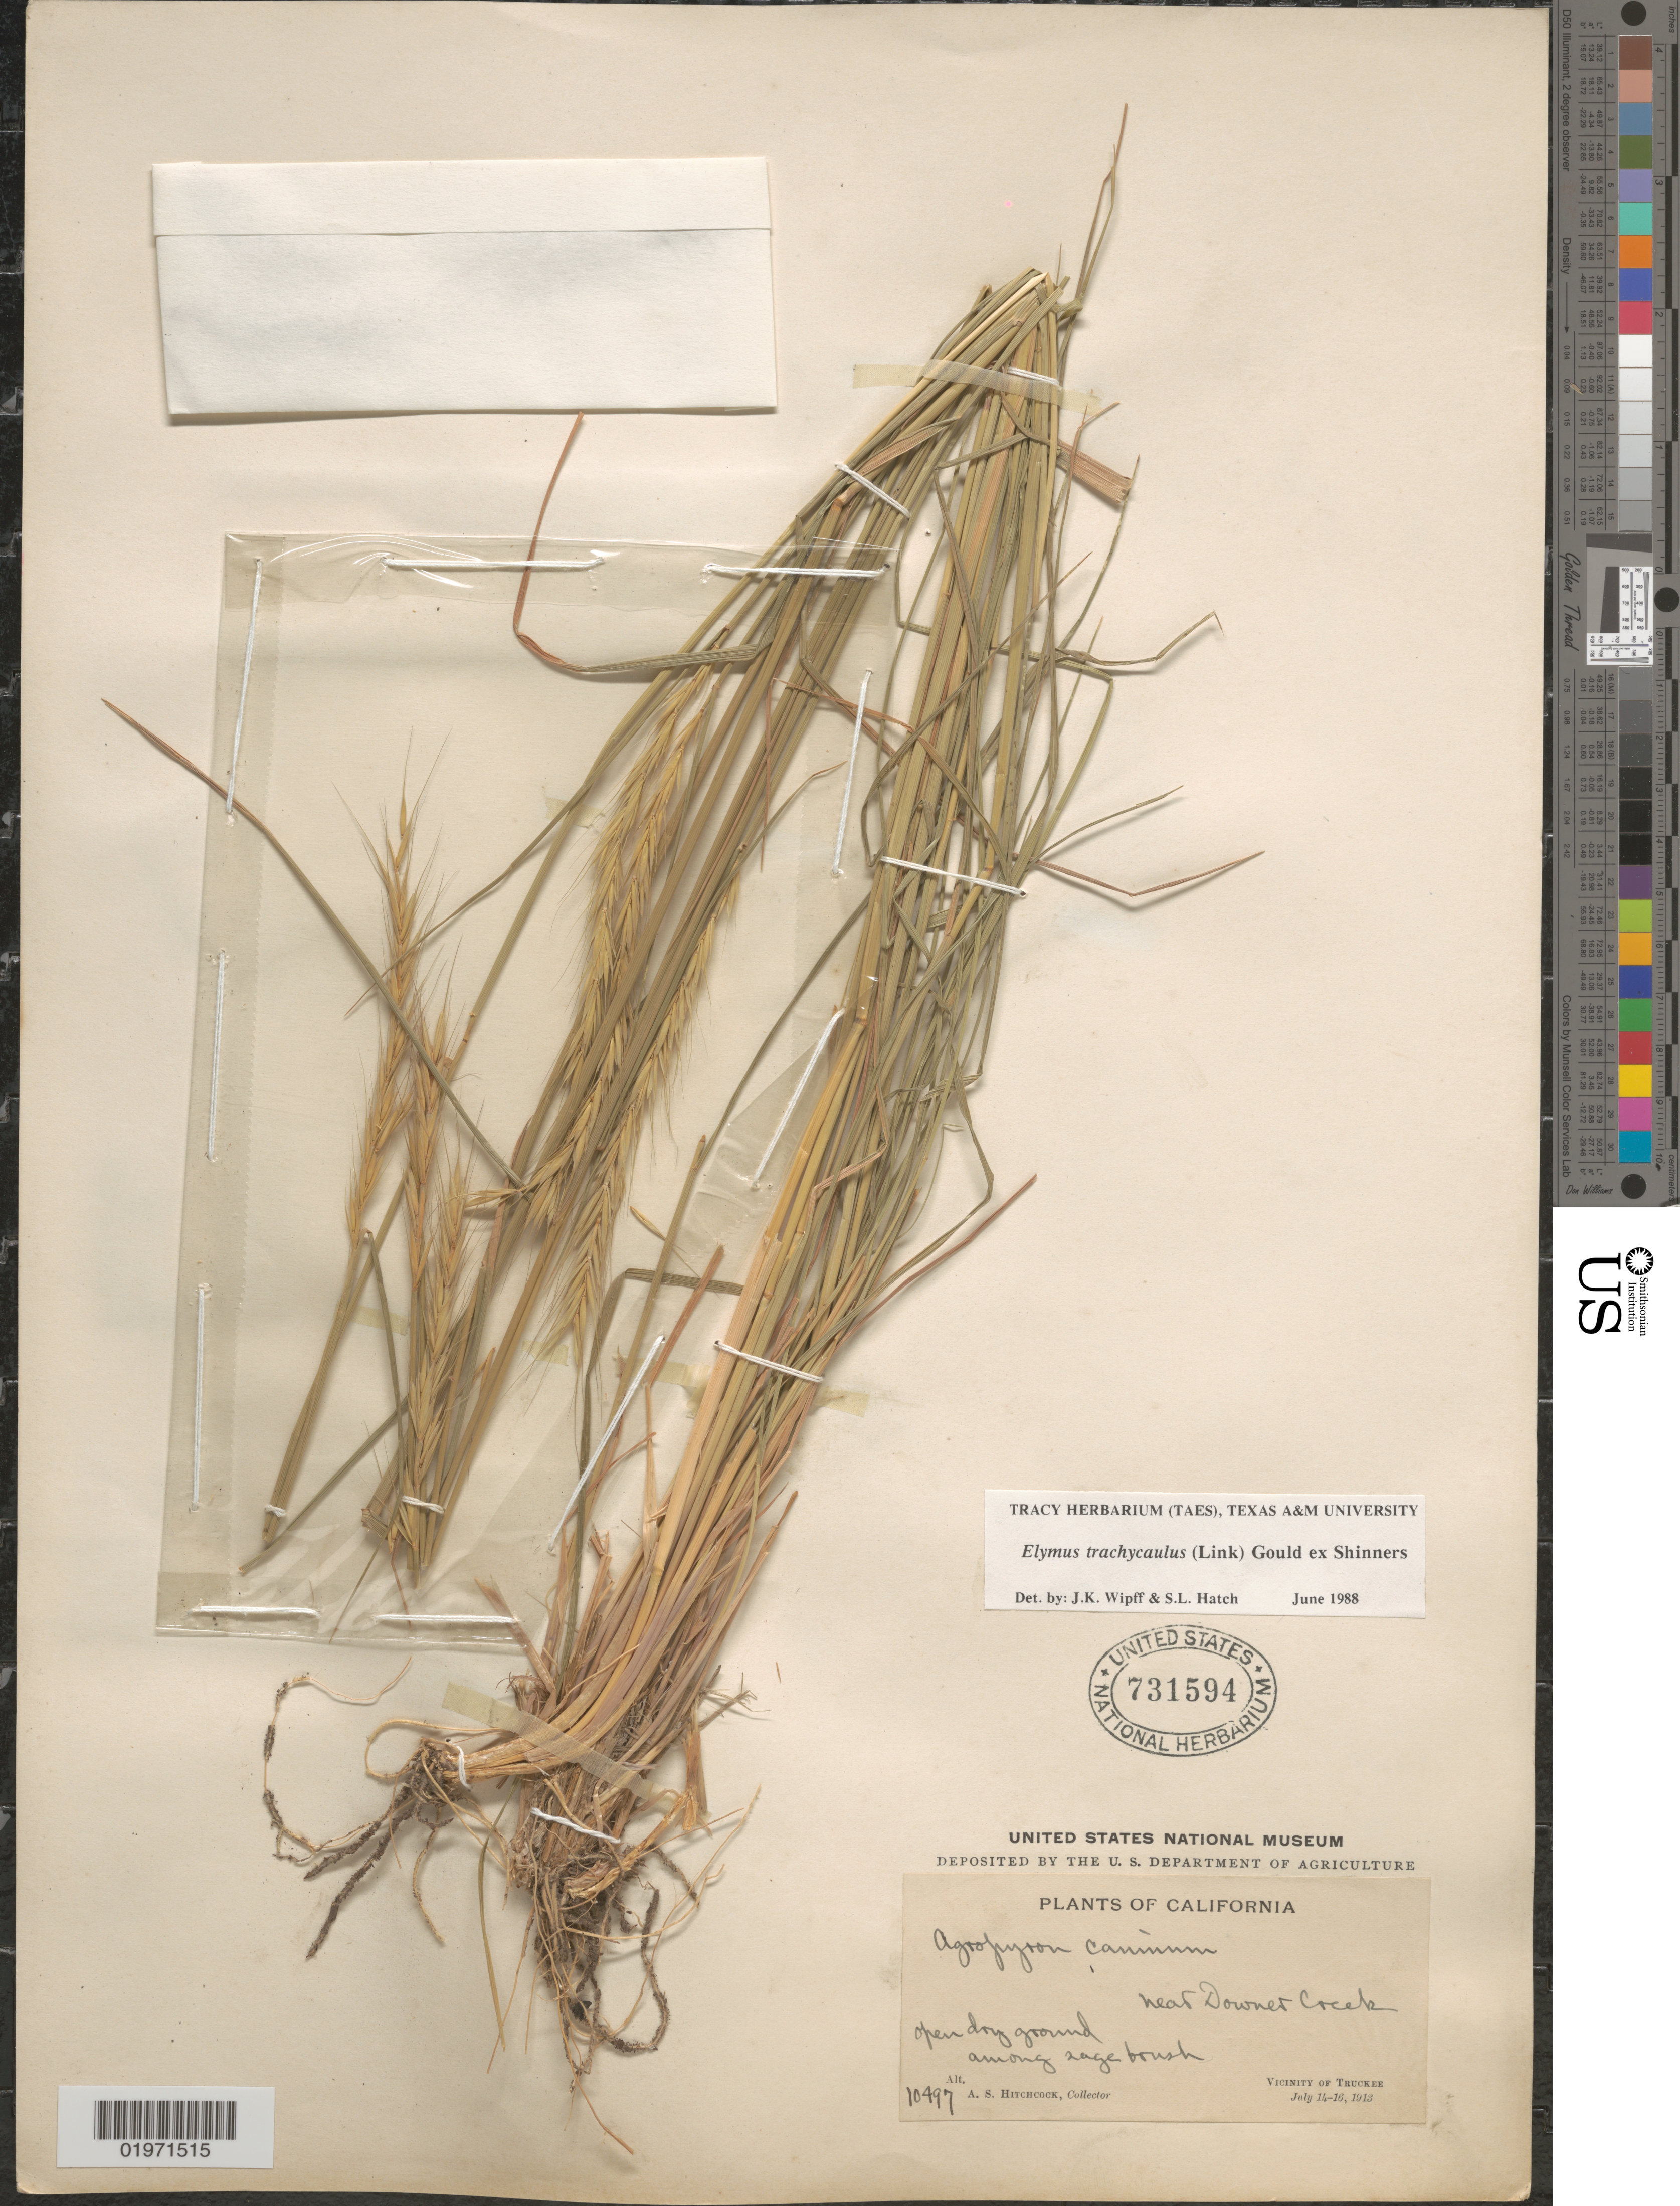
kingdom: Plantae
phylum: Tracheophyta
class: Liliopsida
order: Poales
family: Poaceae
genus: Elymus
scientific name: Elymus trachycaulus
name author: (Link) Gould ex Shinners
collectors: A. S. Hitchcock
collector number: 10497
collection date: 1913-07-14/1913-07-16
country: United States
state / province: California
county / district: Nevada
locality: Near Downer Creek. Vicinity of Truckee.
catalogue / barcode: US 731594